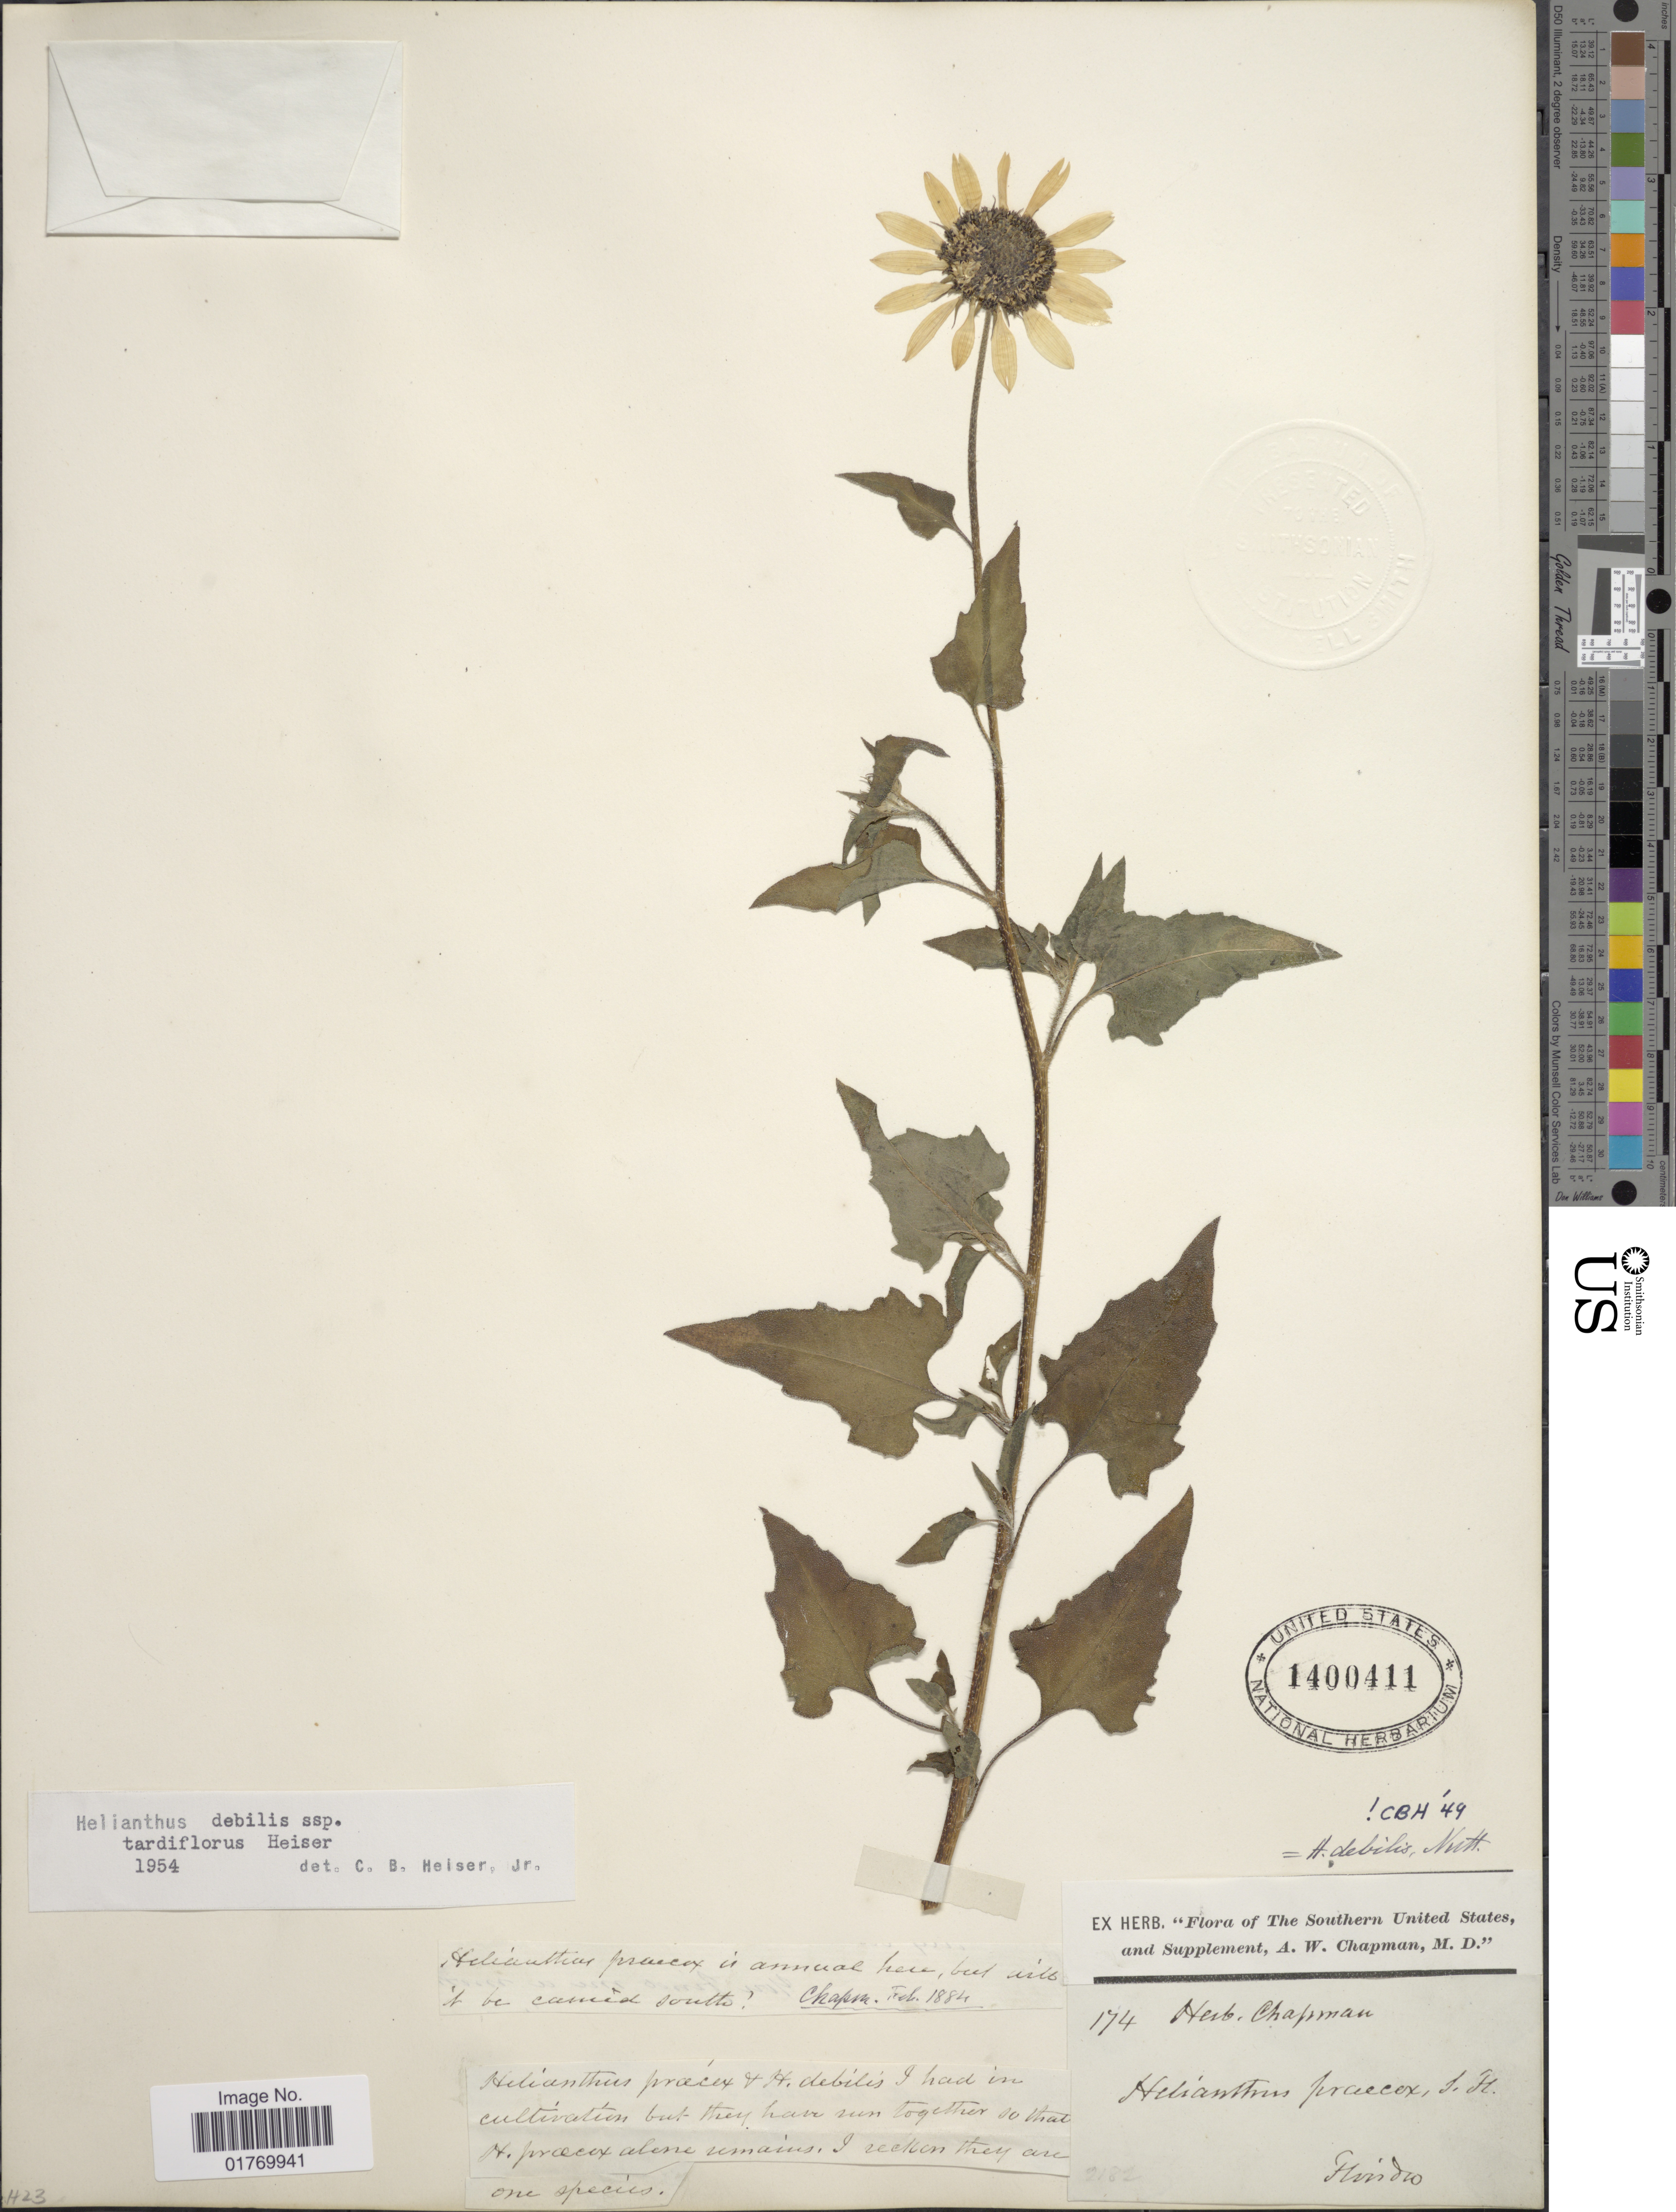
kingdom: Plantae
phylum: Tracheophyta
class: Magnoliopsida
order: Asterales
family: Asteraceae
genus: Helianthus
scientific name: Helianthus debilis subsp. tardiflorus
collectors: A. W. Chapman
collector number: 174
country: United States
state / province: Florida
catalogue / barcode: US 1400411